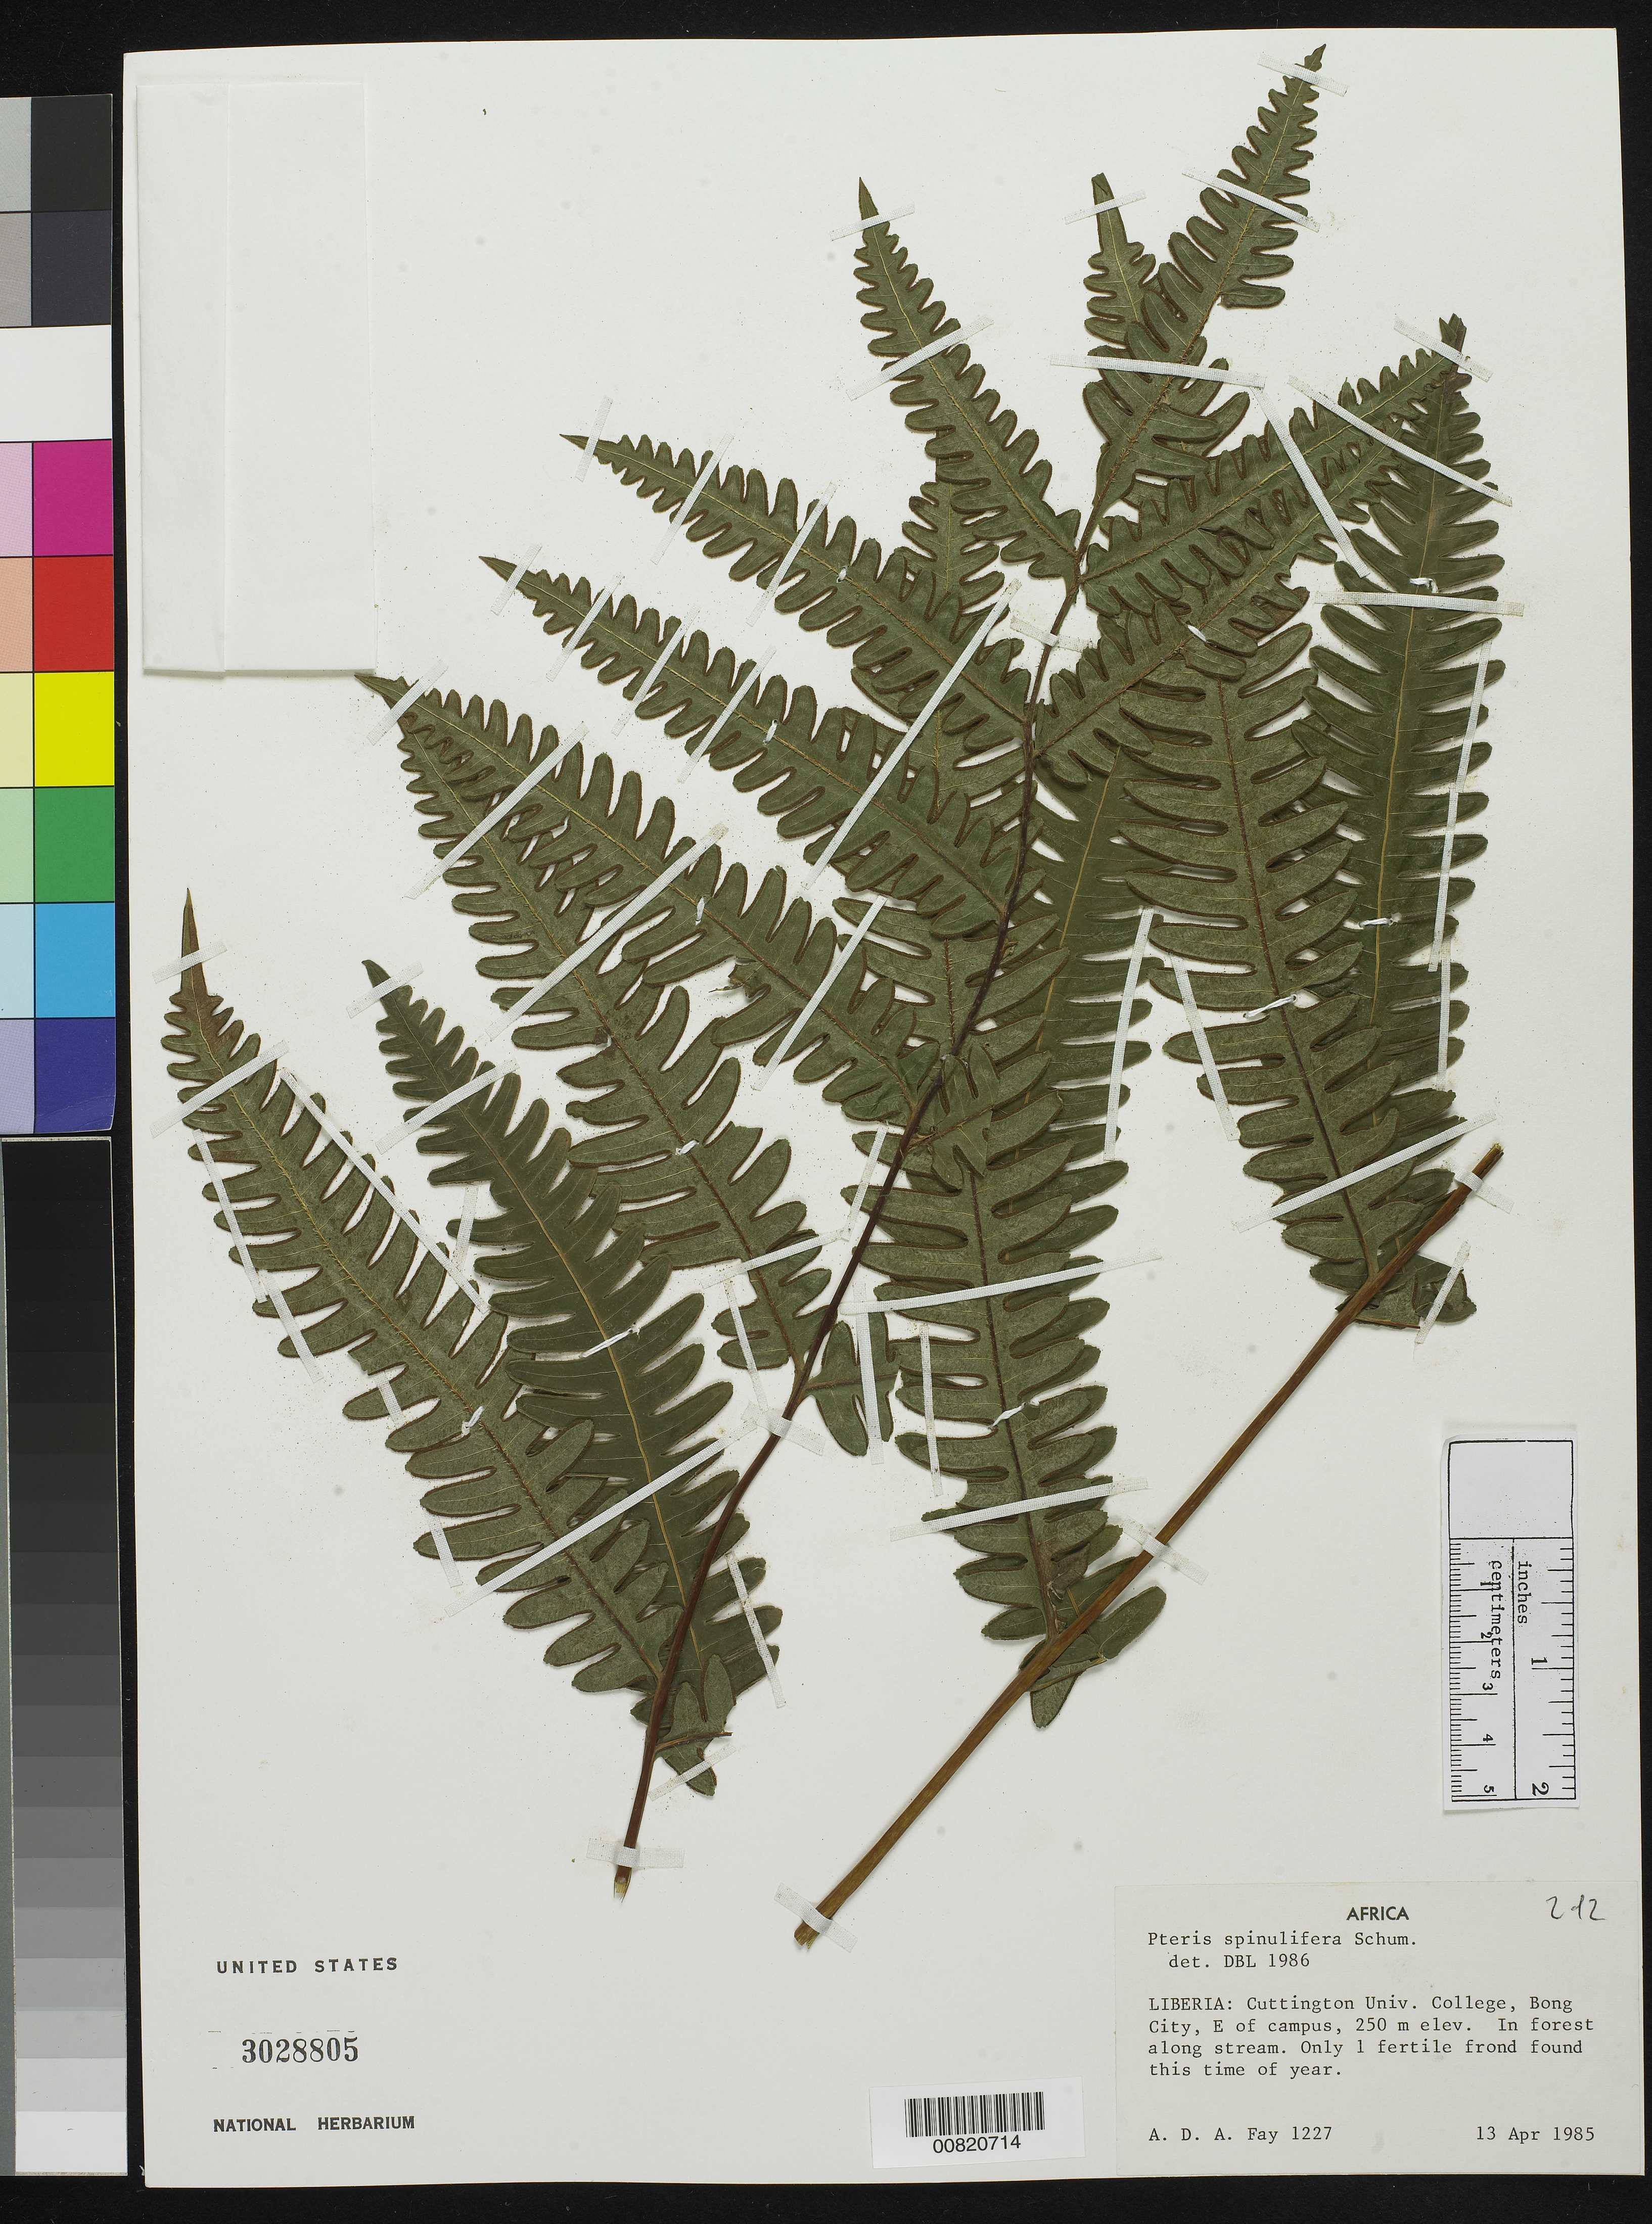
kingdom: Plantae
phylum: Tracheophyta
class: Polypodiopsida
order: Polypodiales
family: Pteridaceae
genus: Pteris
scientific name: Pteris spinulifera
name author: Schum.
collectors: A. Fay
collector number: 1227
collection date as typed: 13 Apr 1985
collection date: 1985-04-13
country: Liberia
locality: Cuttington Univ. College, Bong City, E of campus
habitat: Forest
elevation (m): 250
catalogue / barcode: US 3028805